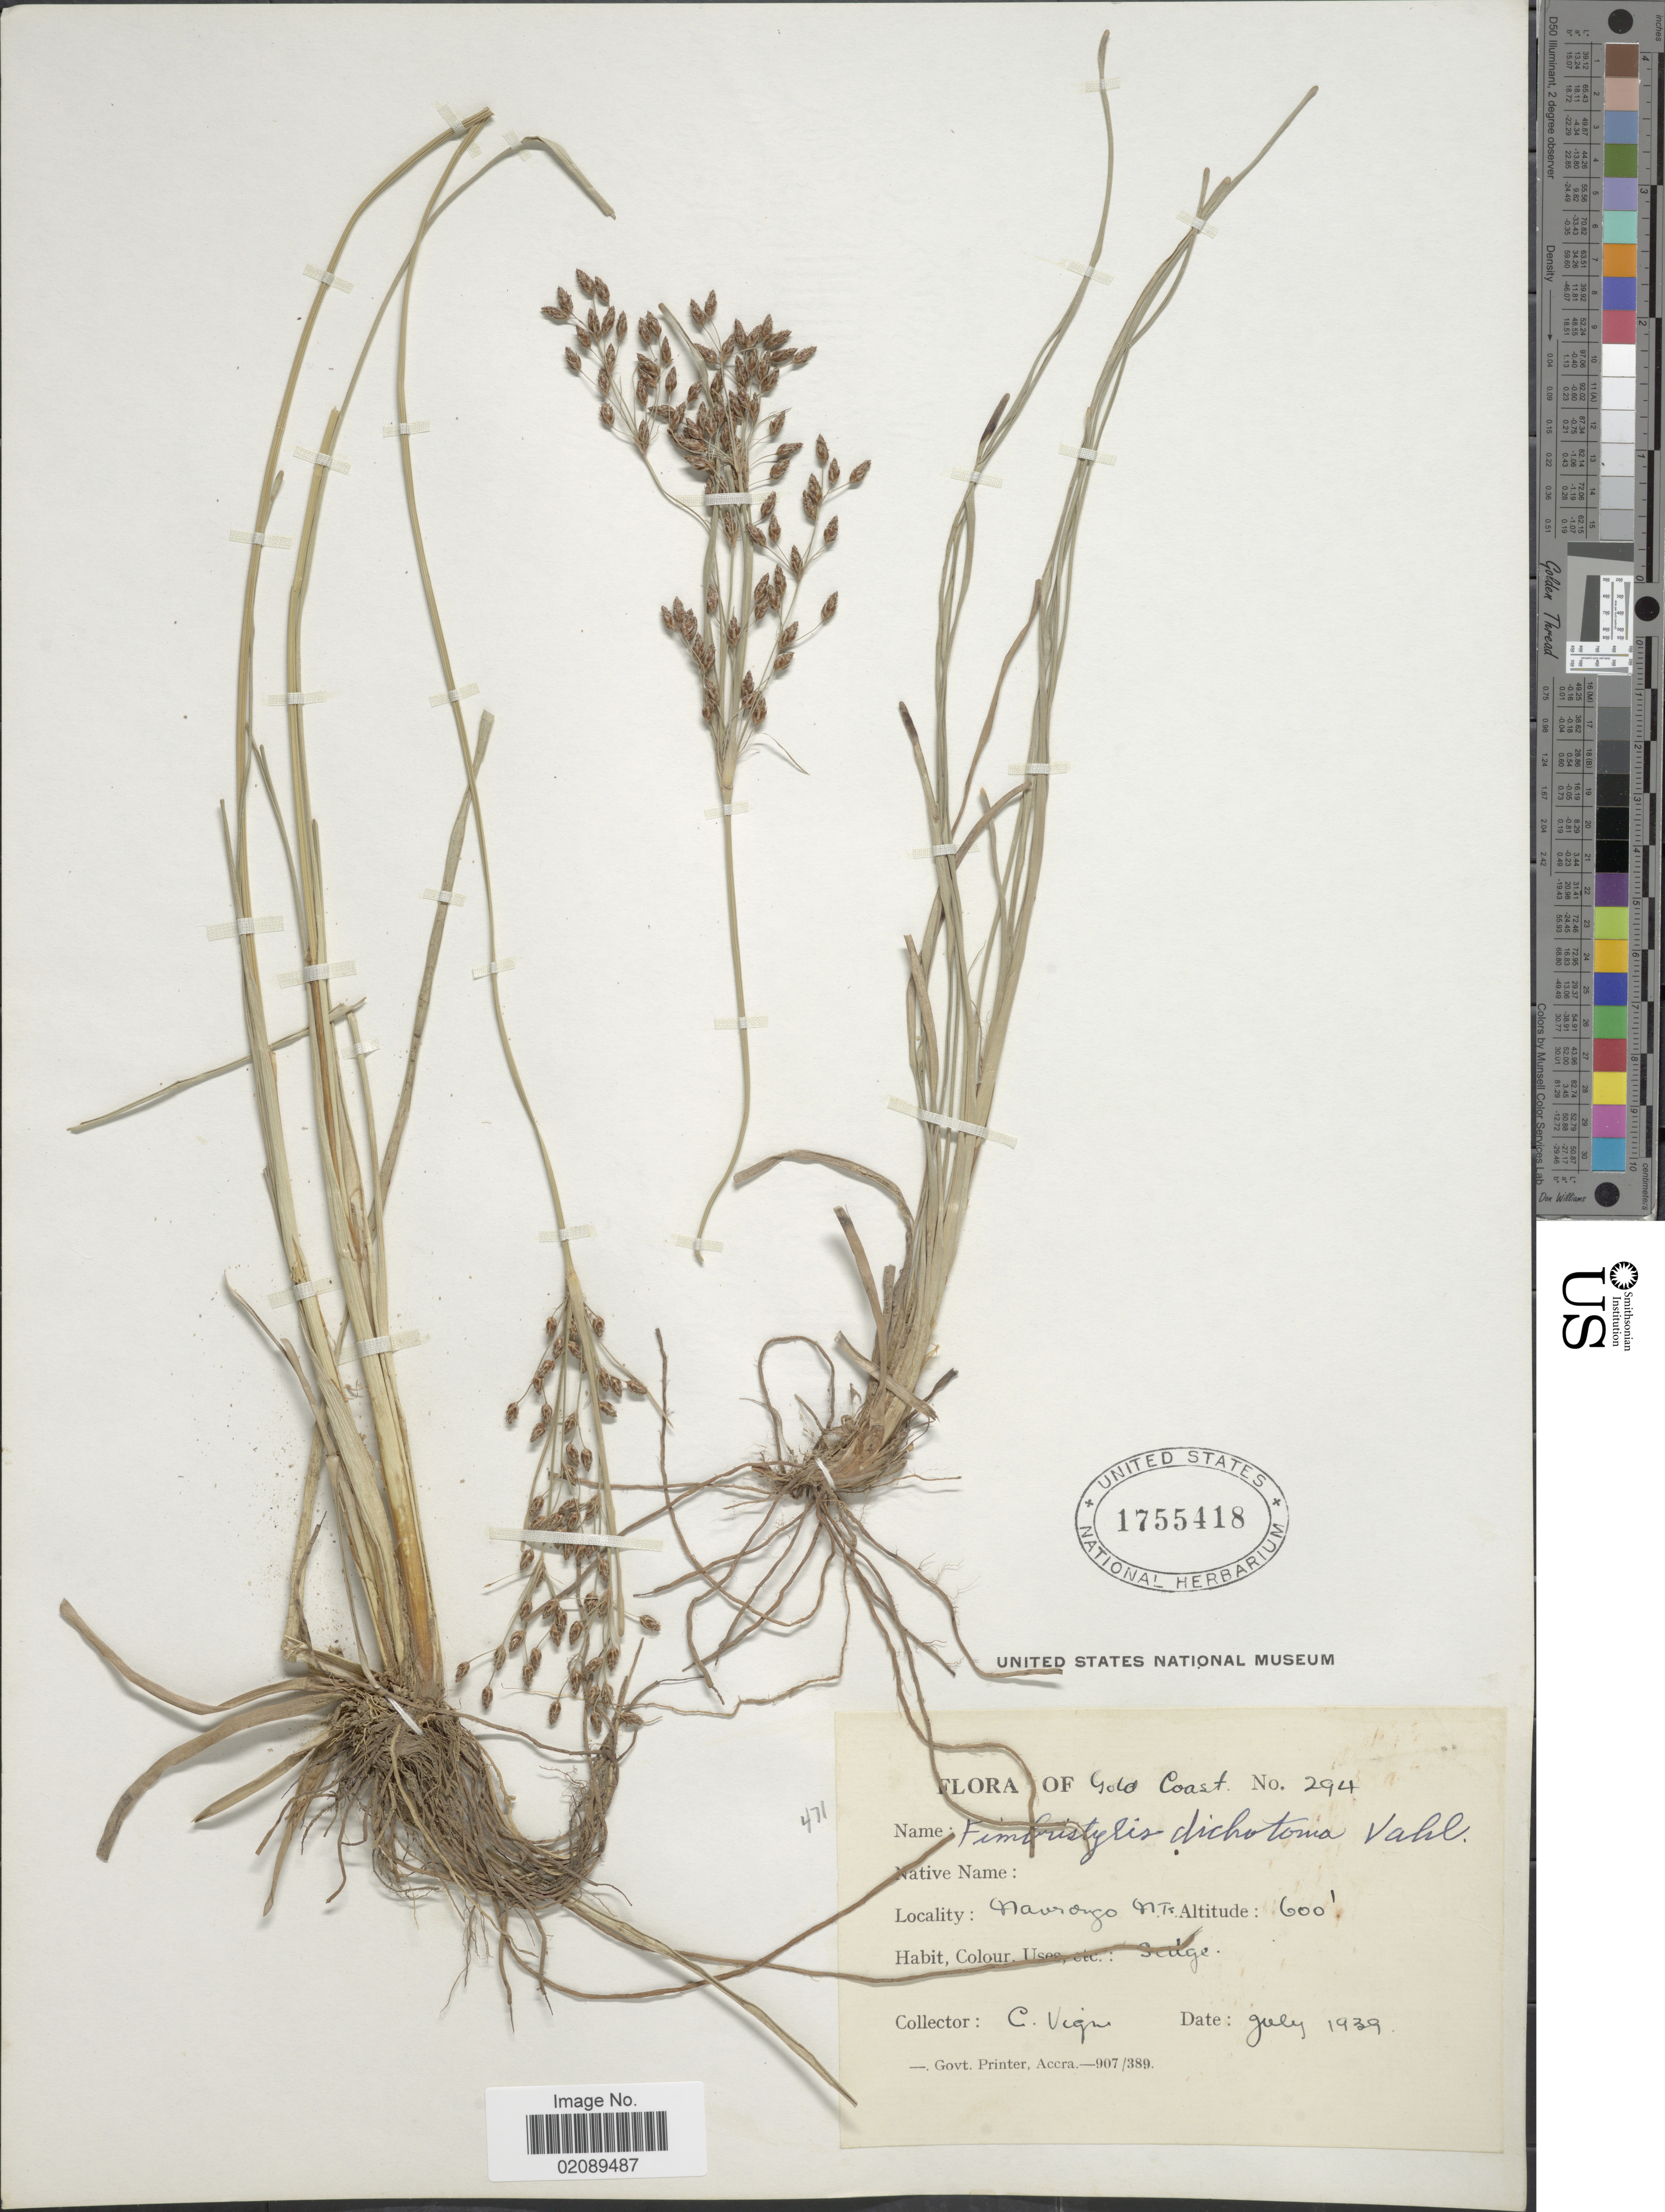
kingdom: Plantae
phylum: Tracheophyta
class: Liliopsida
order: Poales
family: Cyperaceae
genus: Fimbristylis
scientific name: Fimbristylis dichotoma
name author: (L.) Vahl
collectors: C. Vigne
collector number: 294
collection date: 1939-07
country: Ghana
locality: Gold Coast, Navrongo Mt.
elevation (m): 183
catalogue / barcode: US 1755418